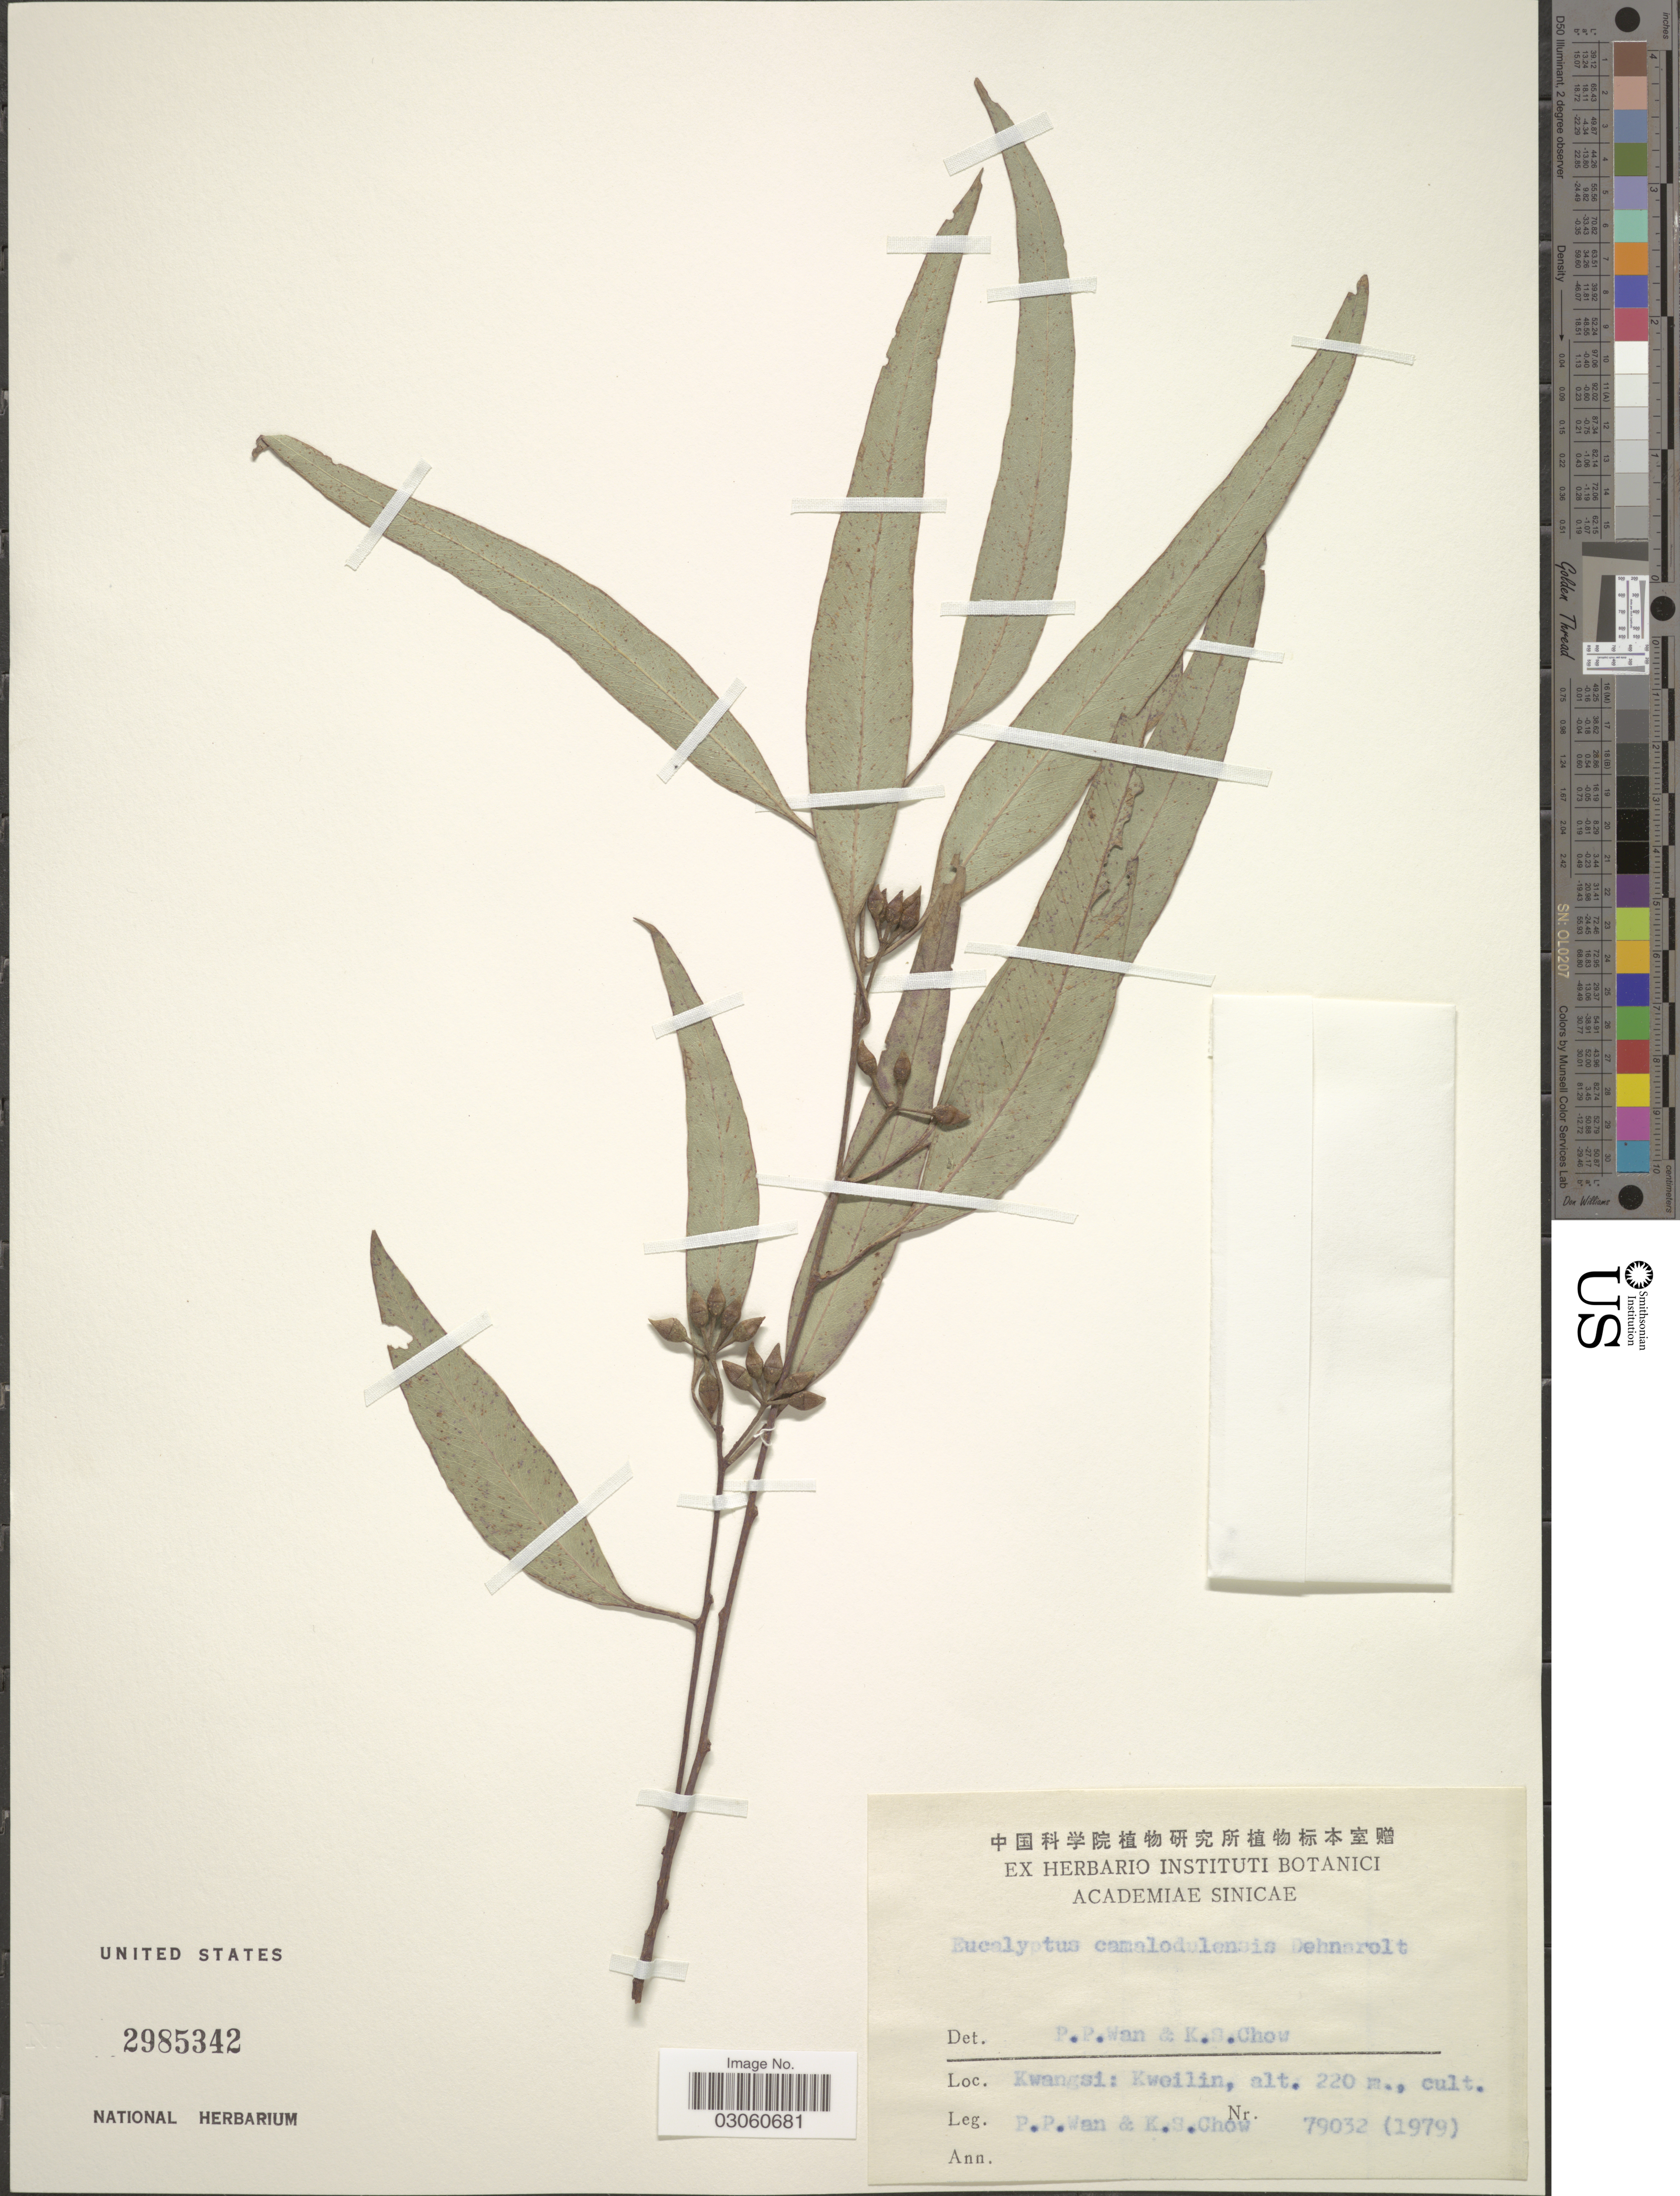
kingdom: Plantae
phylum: Tracheophyta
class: Magnoliopsida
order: Myrtales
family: Myrtaceae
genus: Eucalyptus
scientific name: Eucalyptus camaldulensis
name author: Dehnh.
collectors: P. Wan & K. S. Chow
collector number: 79032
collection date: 1979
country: China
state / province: Guangxi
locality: Kwangsi: Kweilin.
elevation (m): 220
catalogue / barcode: US 2985342